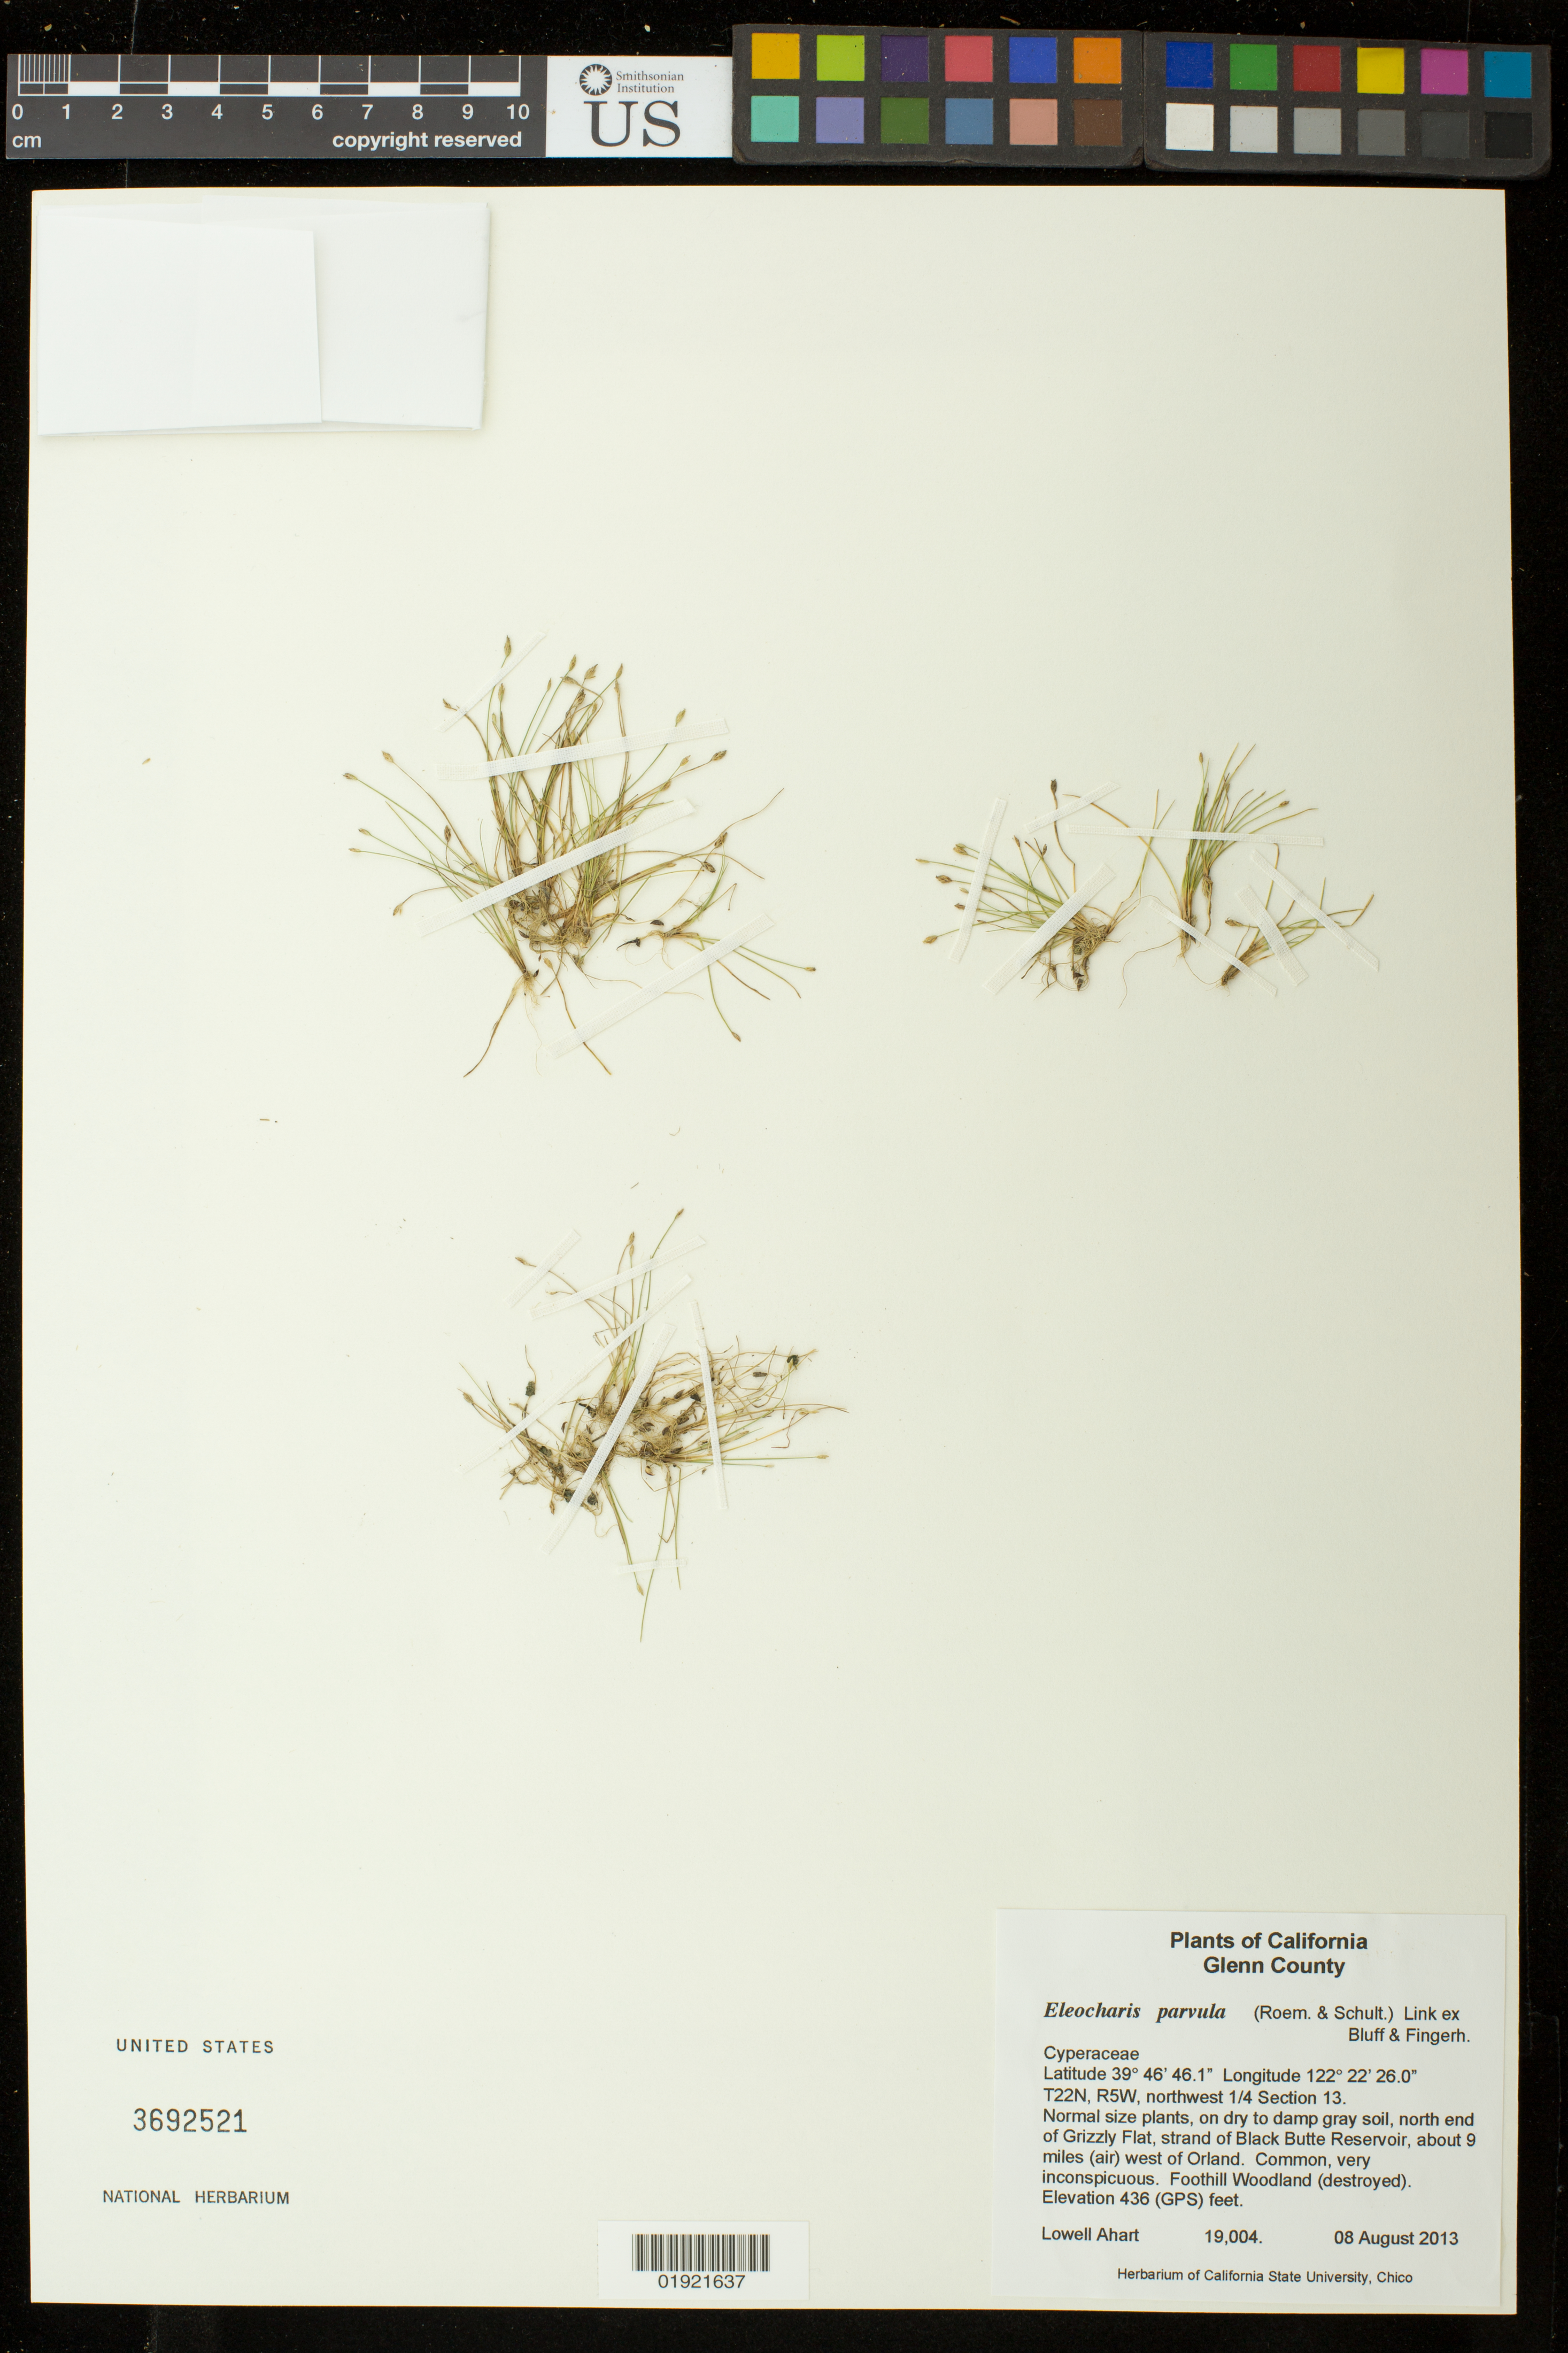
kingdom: Plantae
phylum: Tracheophyta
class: Liliopsida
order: Poales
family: Cyperaceae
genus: Eleocharis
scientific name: Eleocharis parvula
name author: (Roem. & Schult.) Link ex Williams et al.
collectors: L. Ahart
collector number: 19004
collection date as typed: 08 August 2013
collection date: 2013-08-08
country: United States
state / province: California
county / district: Glenn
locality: T22N, R5W, northwest 1/4 Section 13. north end of Grizzly Flat, strand of Black Butte Reservoir, about 9 miles (air) west of Orland. Foothill Woodland (destroyed).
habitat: on dry to damp gray soil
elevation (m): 133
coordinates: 39 46 46.1, 122 22 26.0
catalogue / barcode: US 3692521